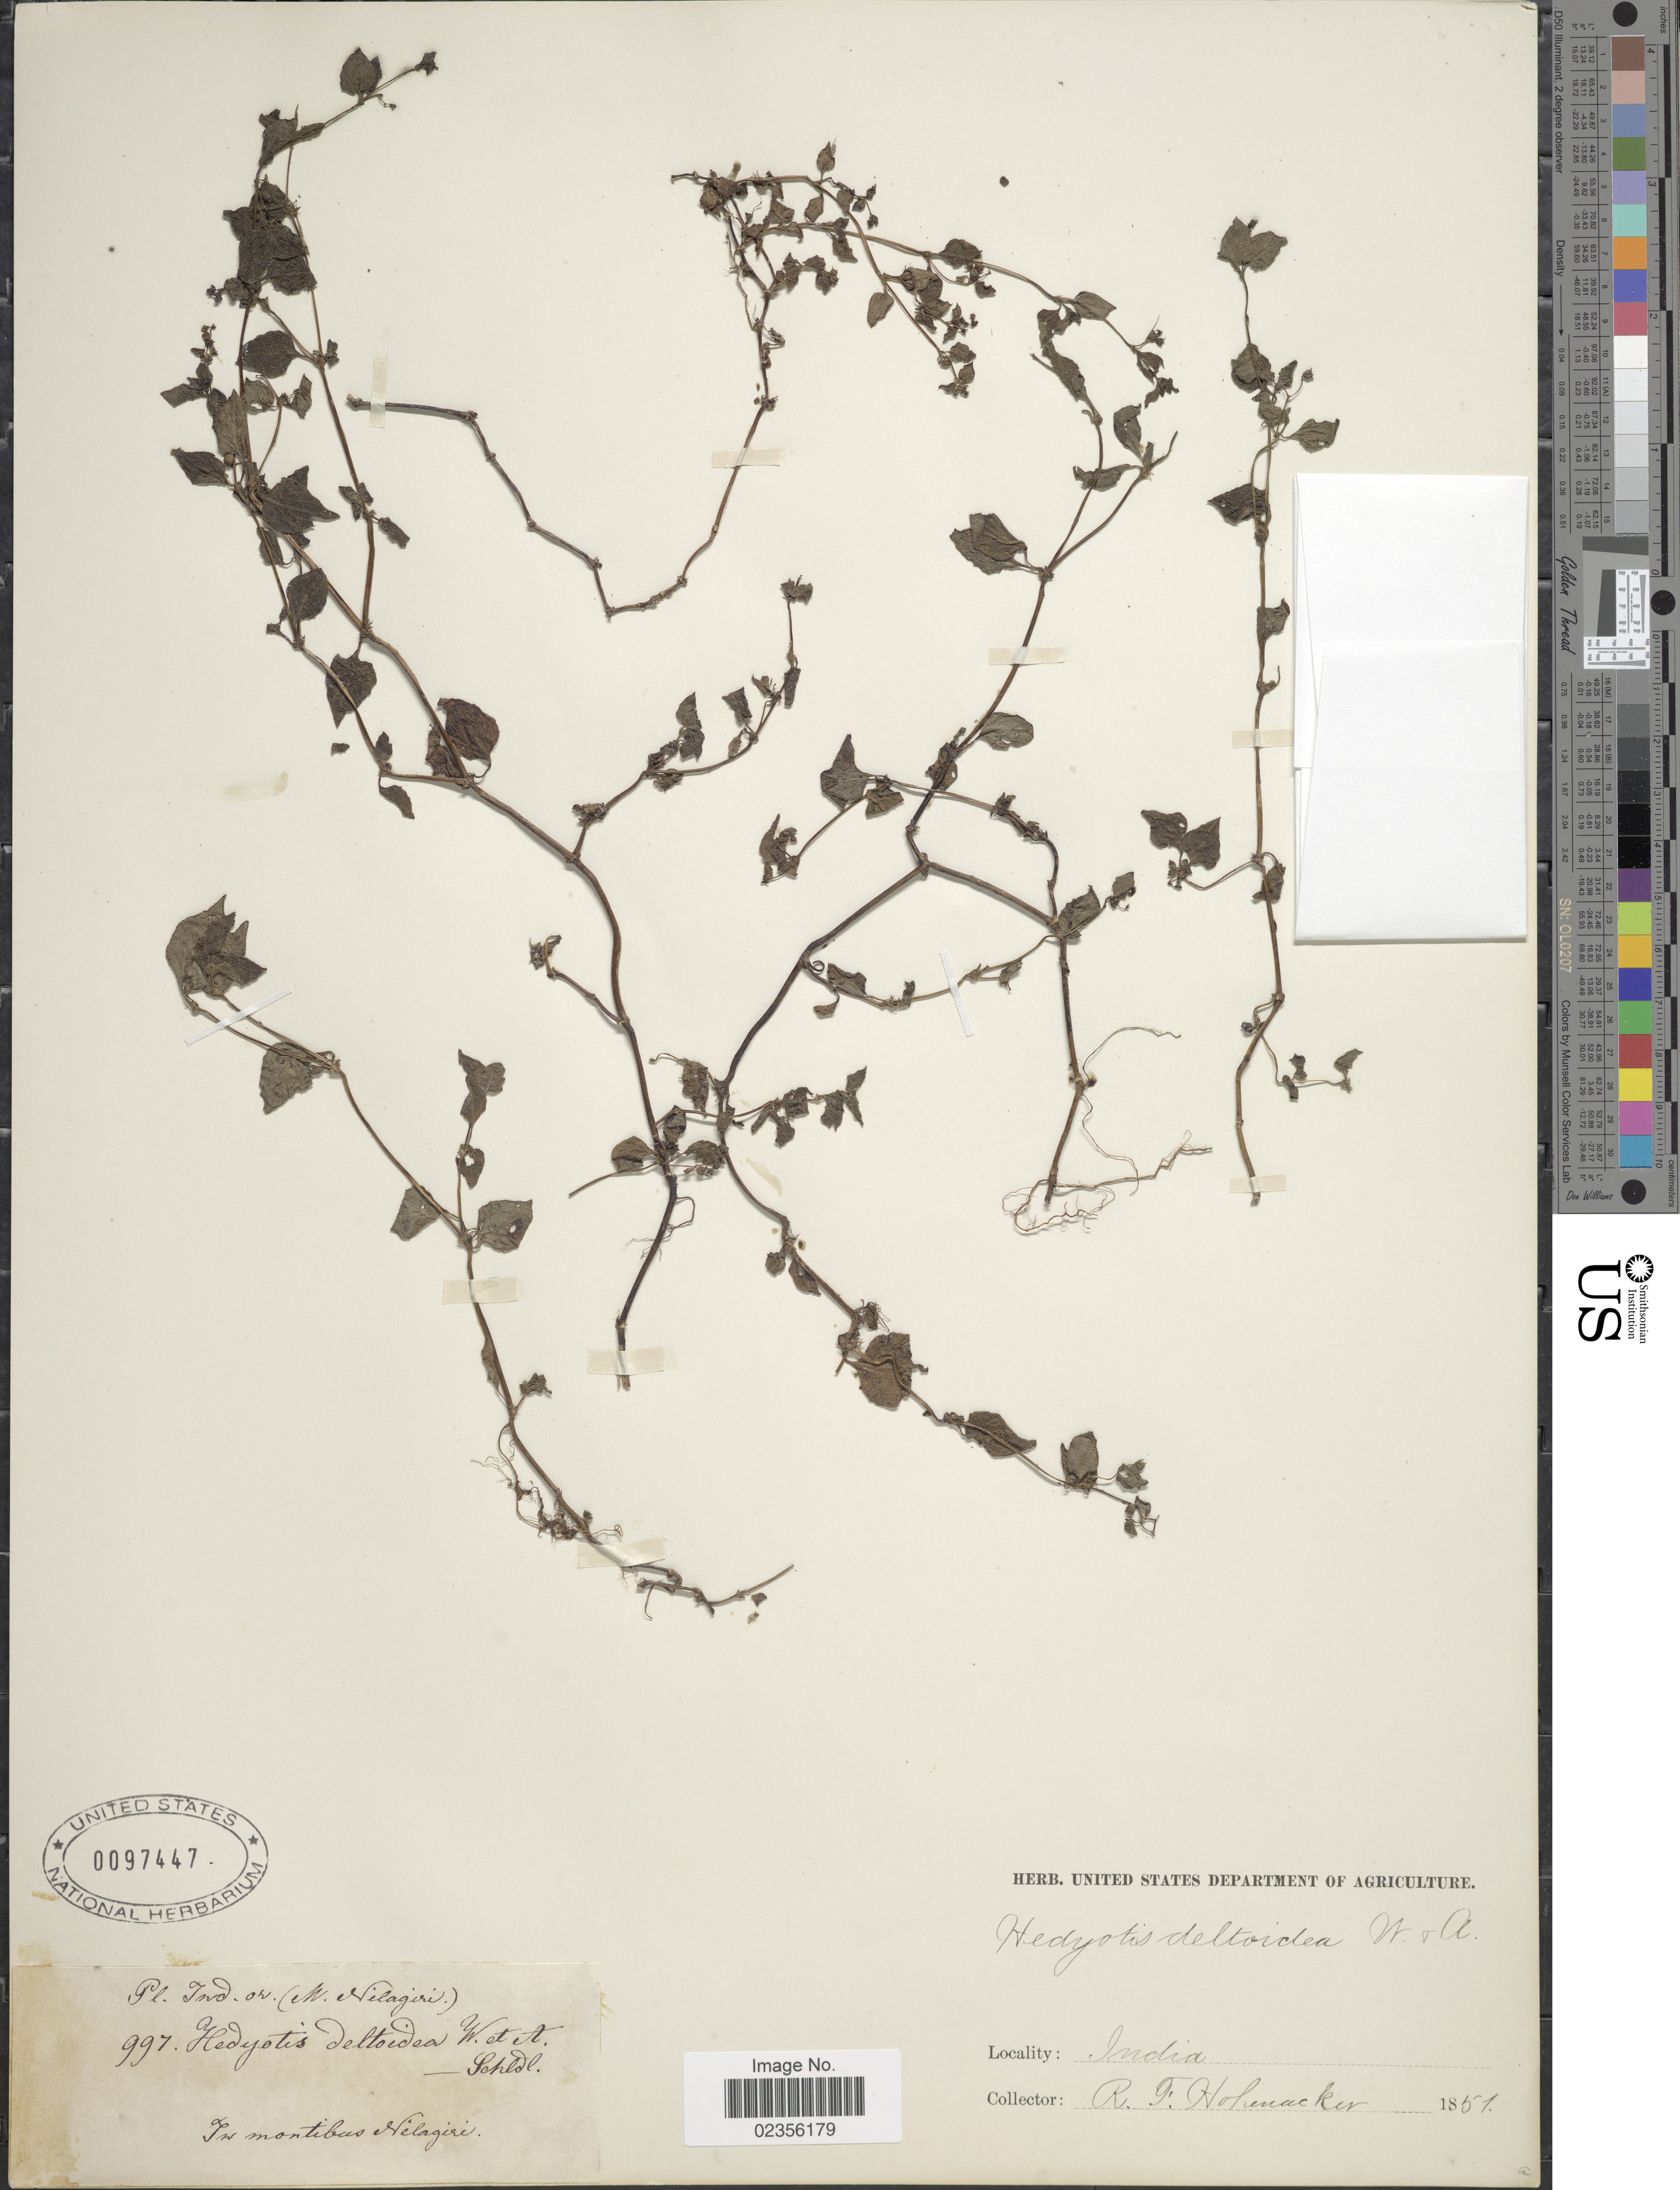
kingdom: Plantae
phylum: Tracheophyta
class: Magnoliopsida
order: Gentianales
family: Rubiaceae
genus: Hedyotis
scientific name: Hedyotis deltoidea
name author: Wight & Arn.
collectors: R. F. Hohenacker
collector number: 997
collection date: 1851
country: India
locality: Ind. or. (M. Nilagiri). In montibus Nilagiri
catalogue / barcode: US 97447